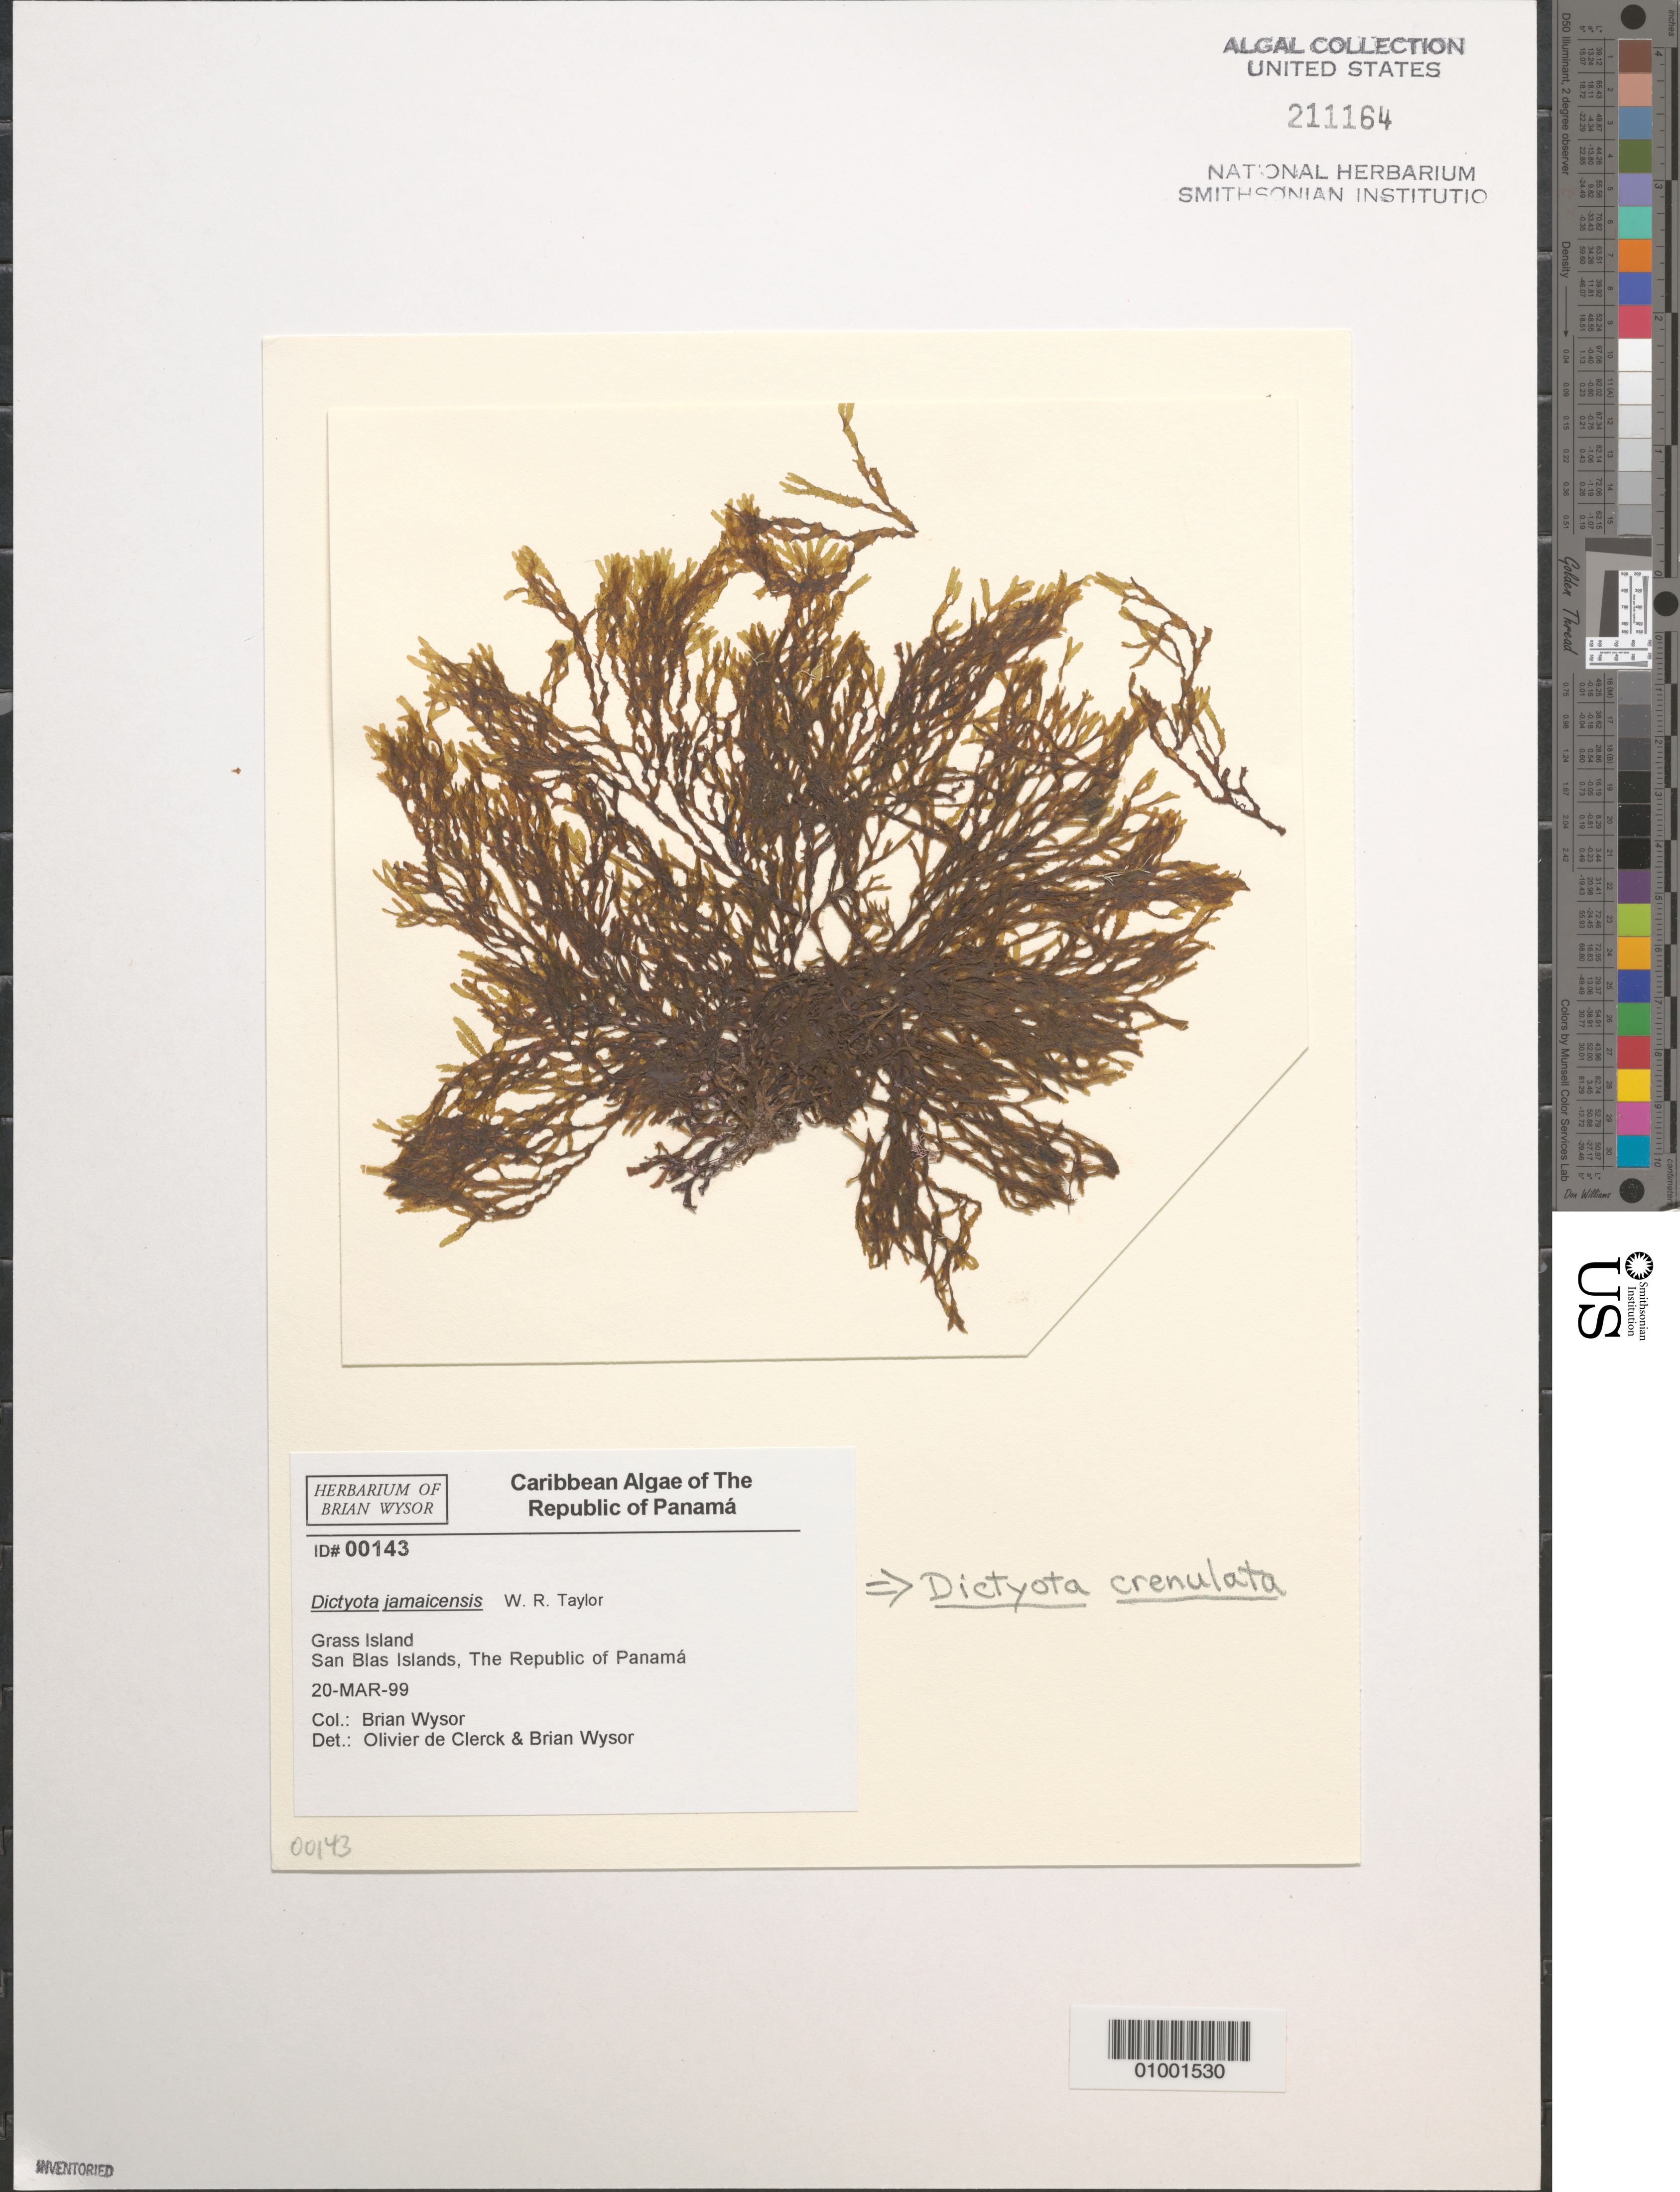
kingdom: Chromista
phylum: Ochrophyta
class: Phaeophyceae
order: Dictyotales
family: Dictyotaceae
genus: Dictyota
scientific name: Dictyota crenulata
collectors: B. Wysor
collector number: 00143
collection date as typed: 20 Mar 1999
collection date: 1999-03-20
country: Panama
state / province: Kuna Yala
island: Grass Island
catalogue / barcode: US 211164